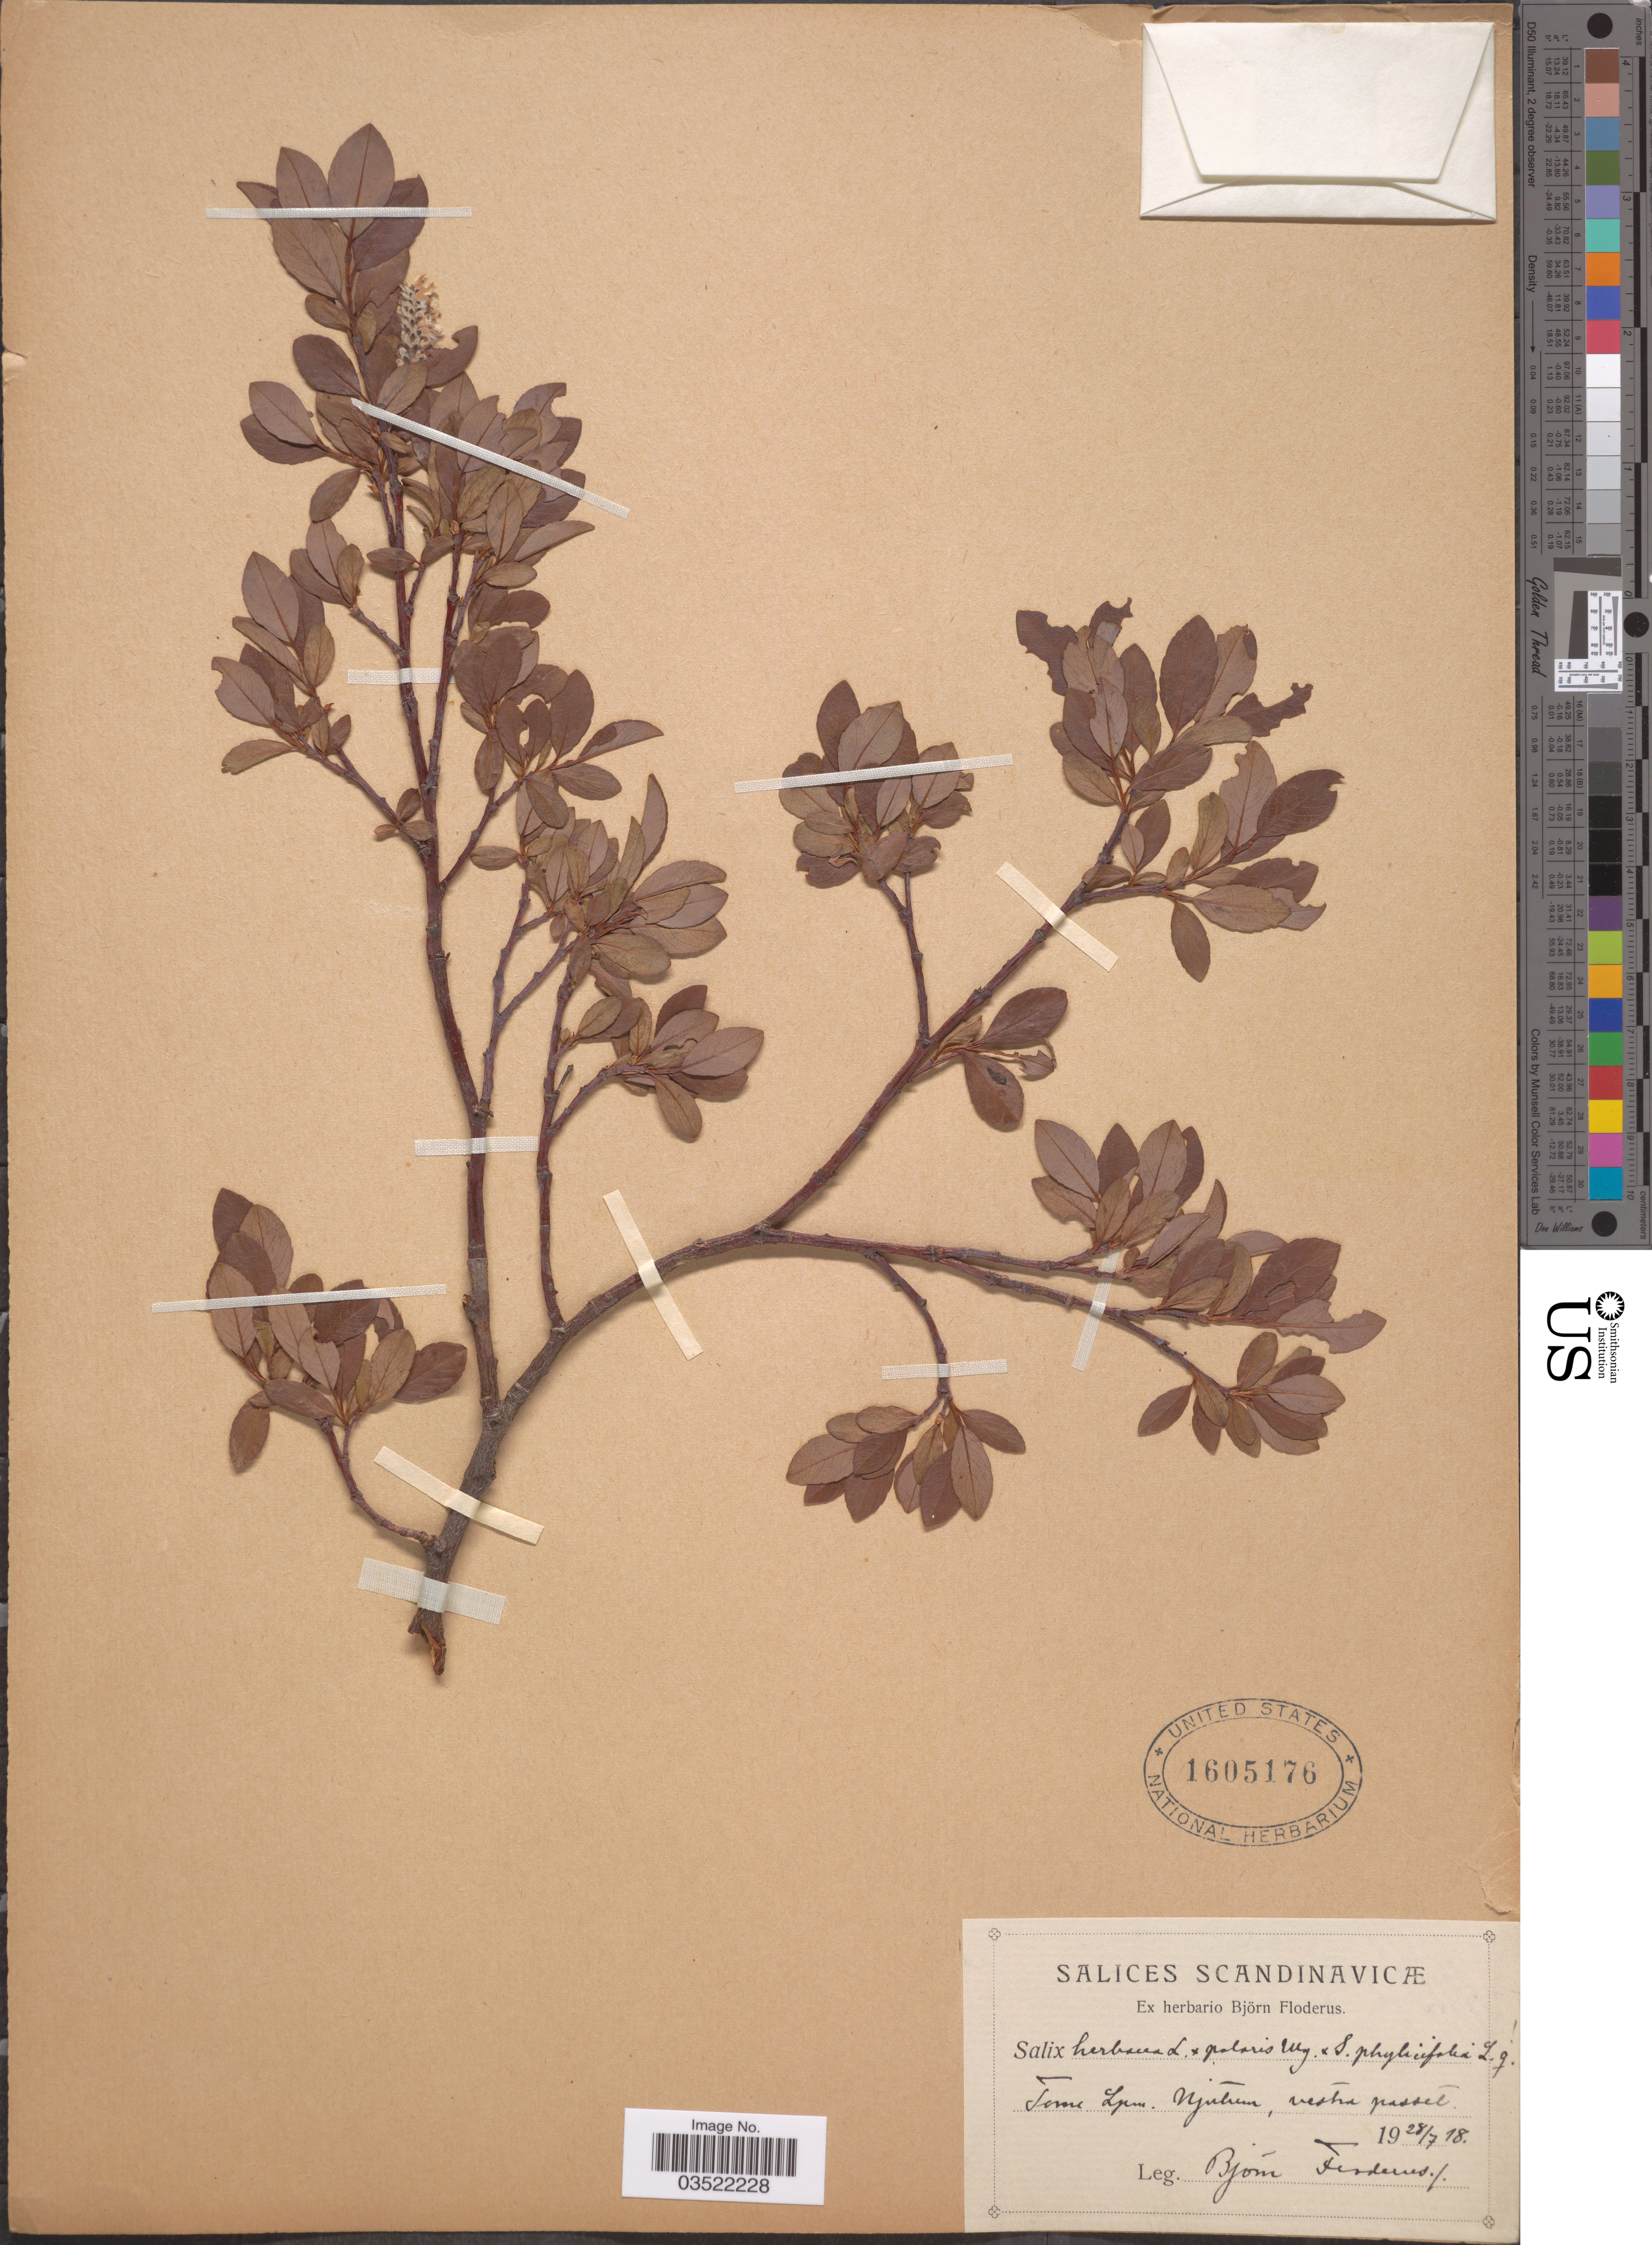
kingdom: Plantae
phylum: Tracheophyta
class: Magnoliopsida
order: Malpighiales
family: Salicaceae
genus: Salix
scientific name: Salix herbacea x S. phylicifolia L. x S. polaris Wahlenb.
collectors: B. G. O. Floderus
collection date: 1918-07-28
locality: Scandinavicæ. Torne Lpm. Njuhem, vestra passel. [interpreted]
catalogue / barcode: US 1605176